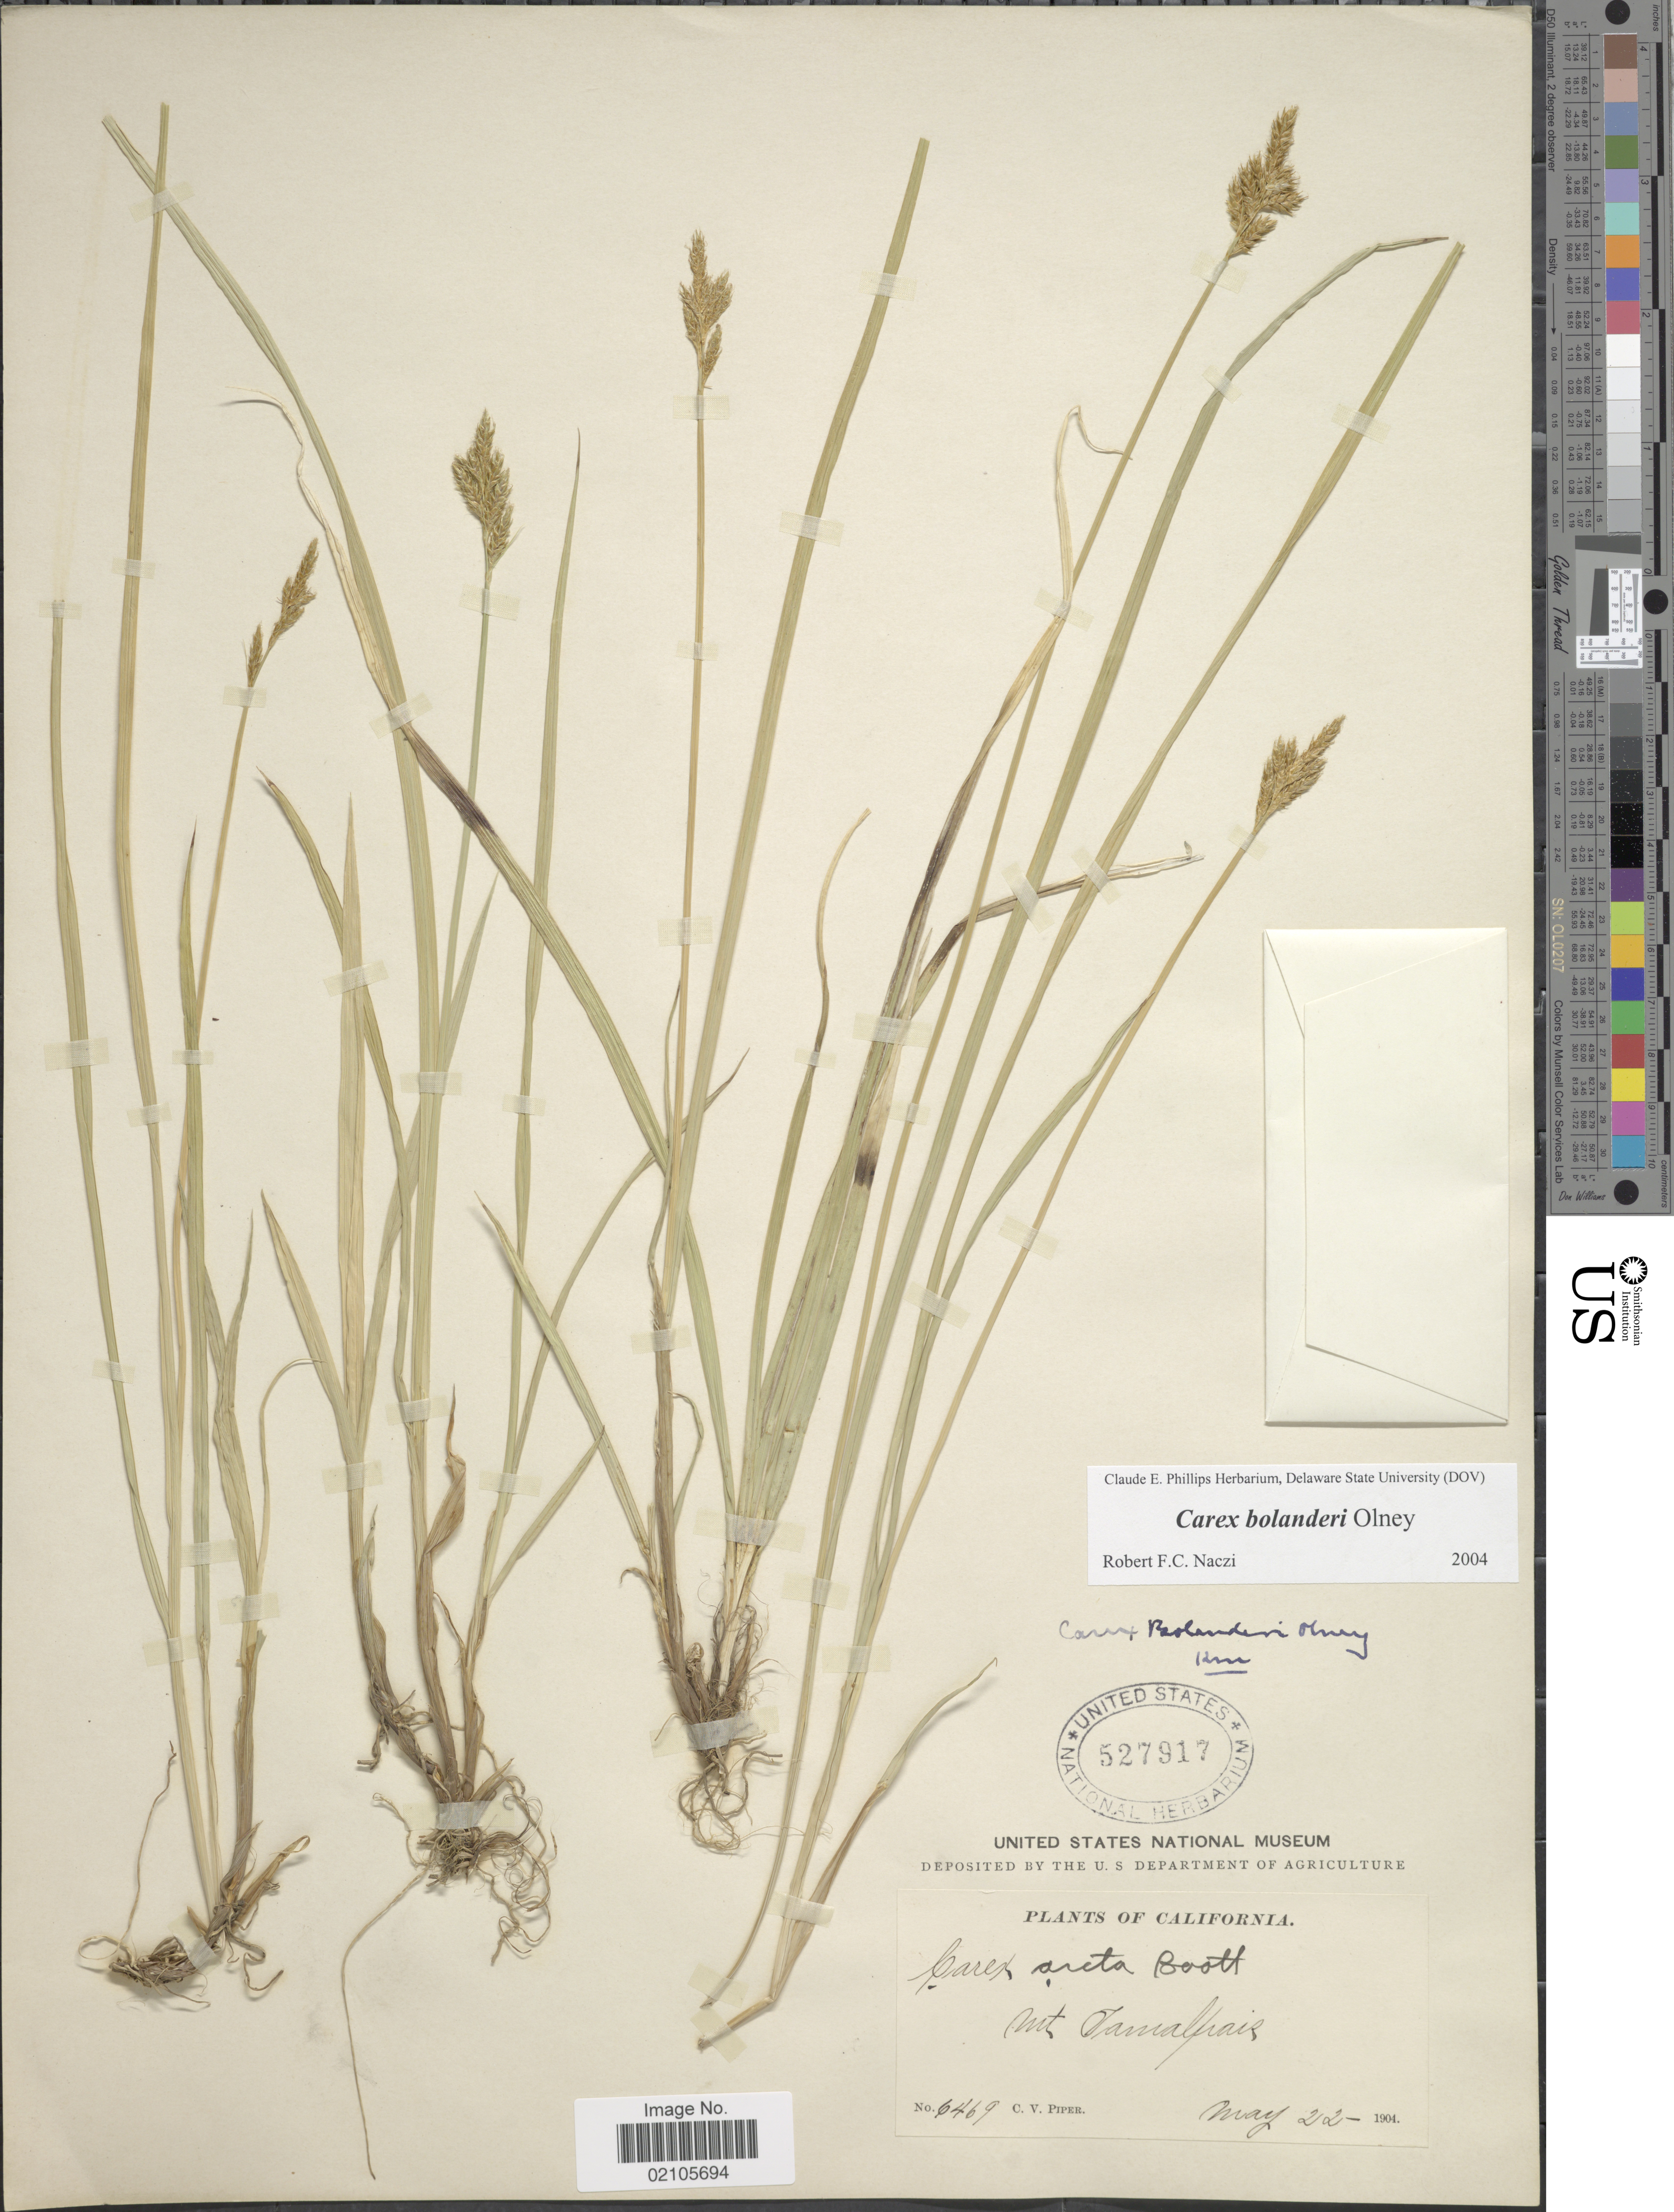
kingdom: Plantae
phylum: Tracheophyta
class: Liliopsida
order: Poales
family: Cyperaceae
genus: Carex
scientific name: Carex bolanderi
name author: Olney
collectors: C. V. Piper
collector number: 6469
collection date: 1904-05-22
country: United States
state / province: California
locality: Mt. Tamalpais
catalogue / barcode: US 527917